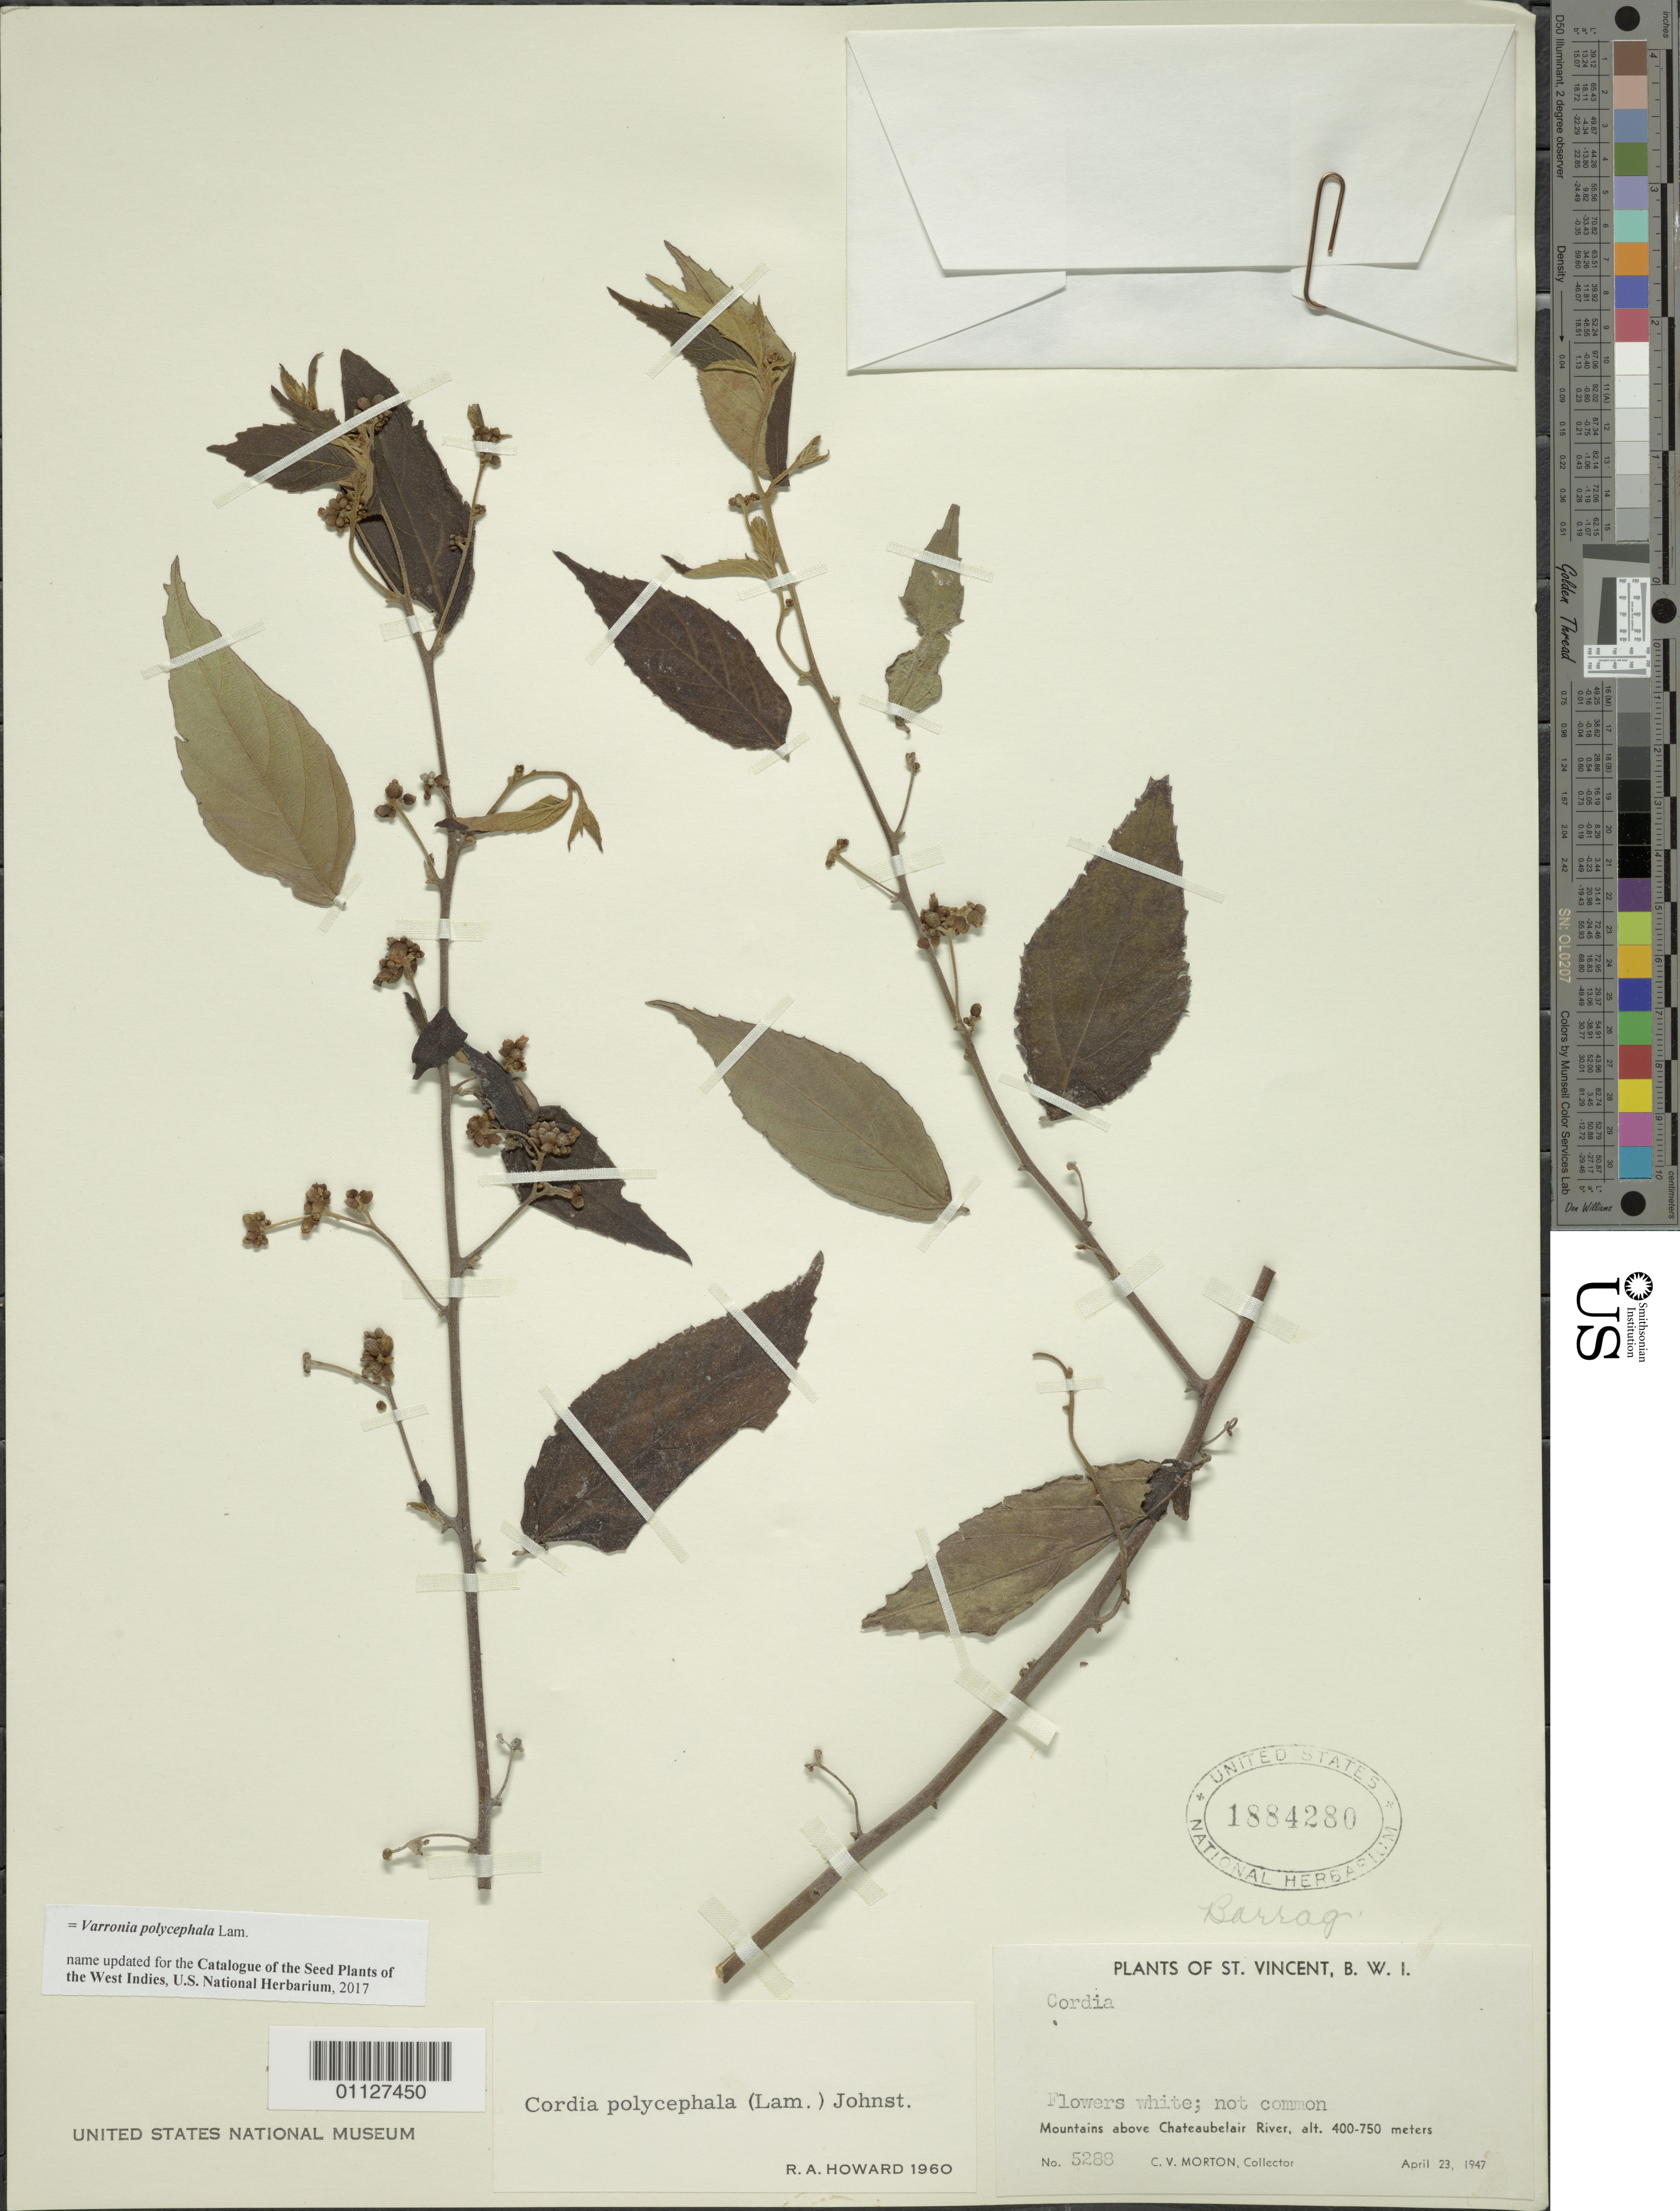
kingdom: Plantae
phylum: Tracheophyta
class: Magnoliopsida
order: Boraginales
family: Cordiaceae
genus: Varronia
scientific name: Varronia polycephala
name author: Lam.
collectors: C. V. Morton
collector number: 5288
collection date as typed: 23 Apr 1947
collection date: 1947-04-23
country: St. Vincent - Grenadines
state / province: Saint David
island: St. Vincent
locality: Mountains above Chateaubelair River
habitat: mountains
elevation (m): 400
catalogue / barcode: US 1884280